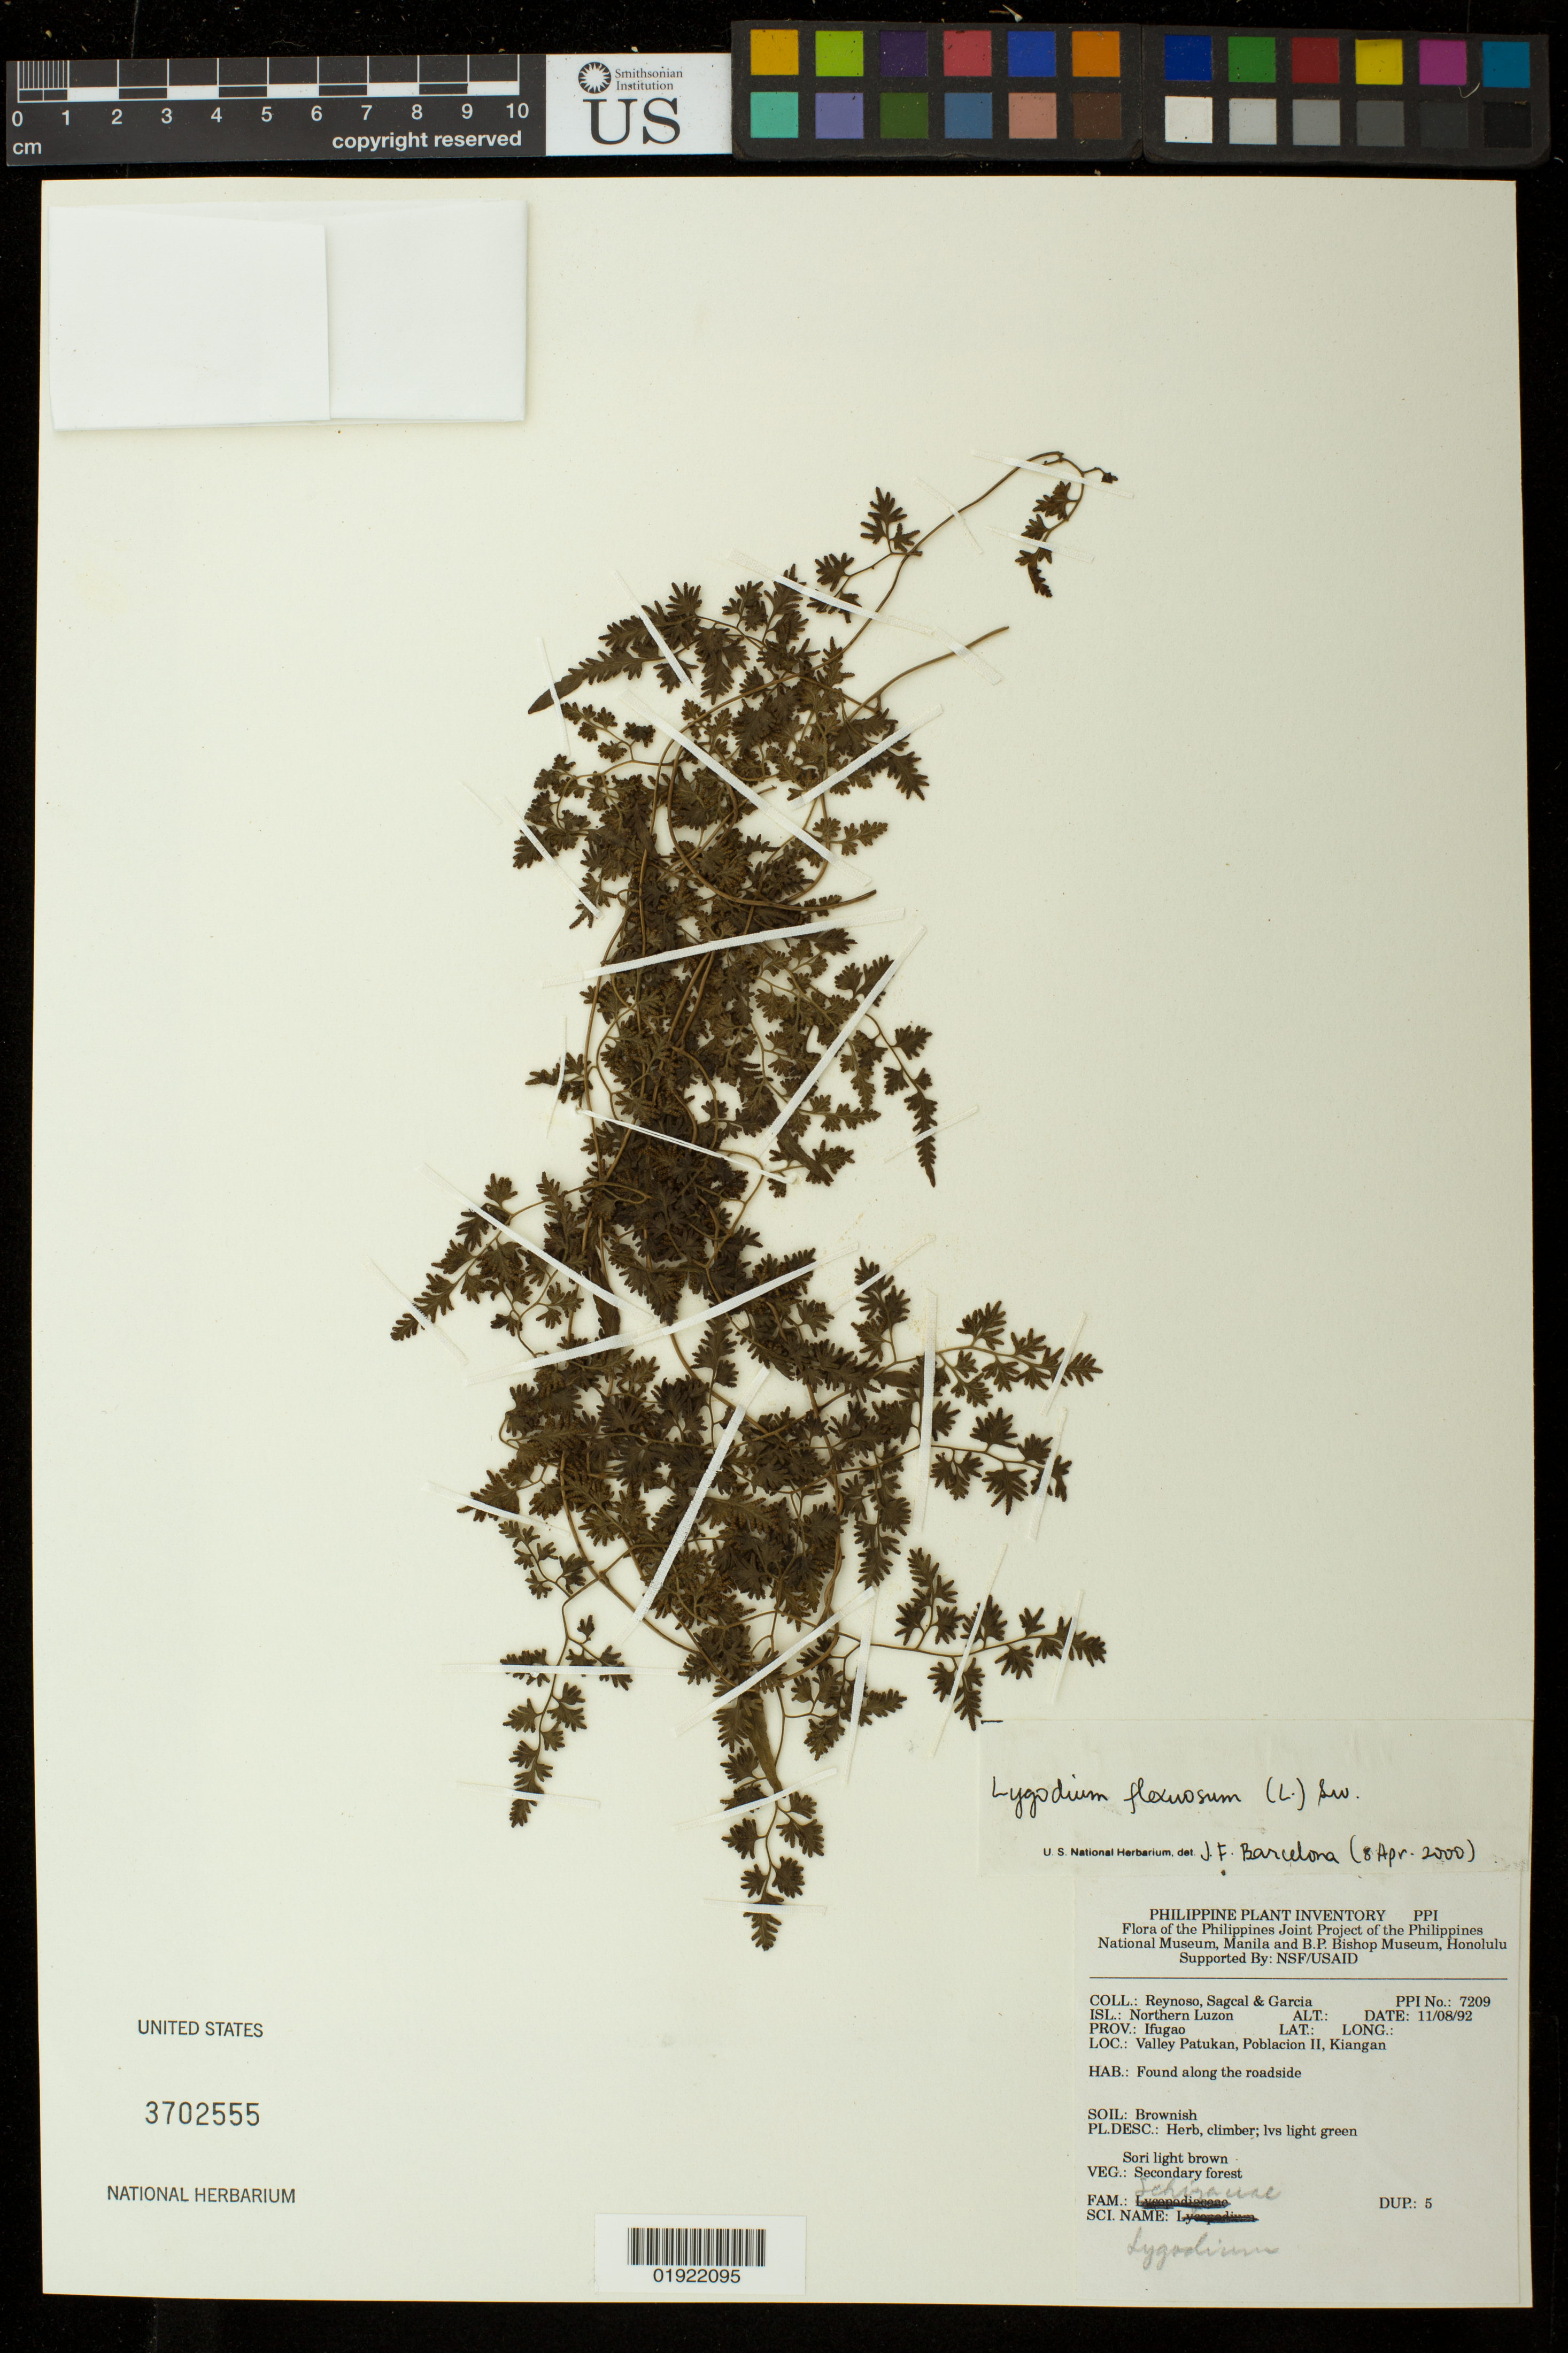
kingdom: Plantae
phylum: Tracheophyta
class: Polypodiopsida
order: Schizaeales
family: Lygodiaceae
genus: Lygodium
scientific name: Lygodium flexuosum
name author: Sw.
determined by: Barcelona, Julie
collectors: E. Reynoso, E. Sagcal & H. Garcia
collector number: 7209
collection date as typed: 11/08/92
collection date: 1992-08-11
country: Philippines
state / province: Cordillera (Administrative Region)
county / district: Ifugao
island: Luzon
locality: Island: Northern Luzon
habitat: secondary forest, brownish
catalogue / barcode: US 3702555